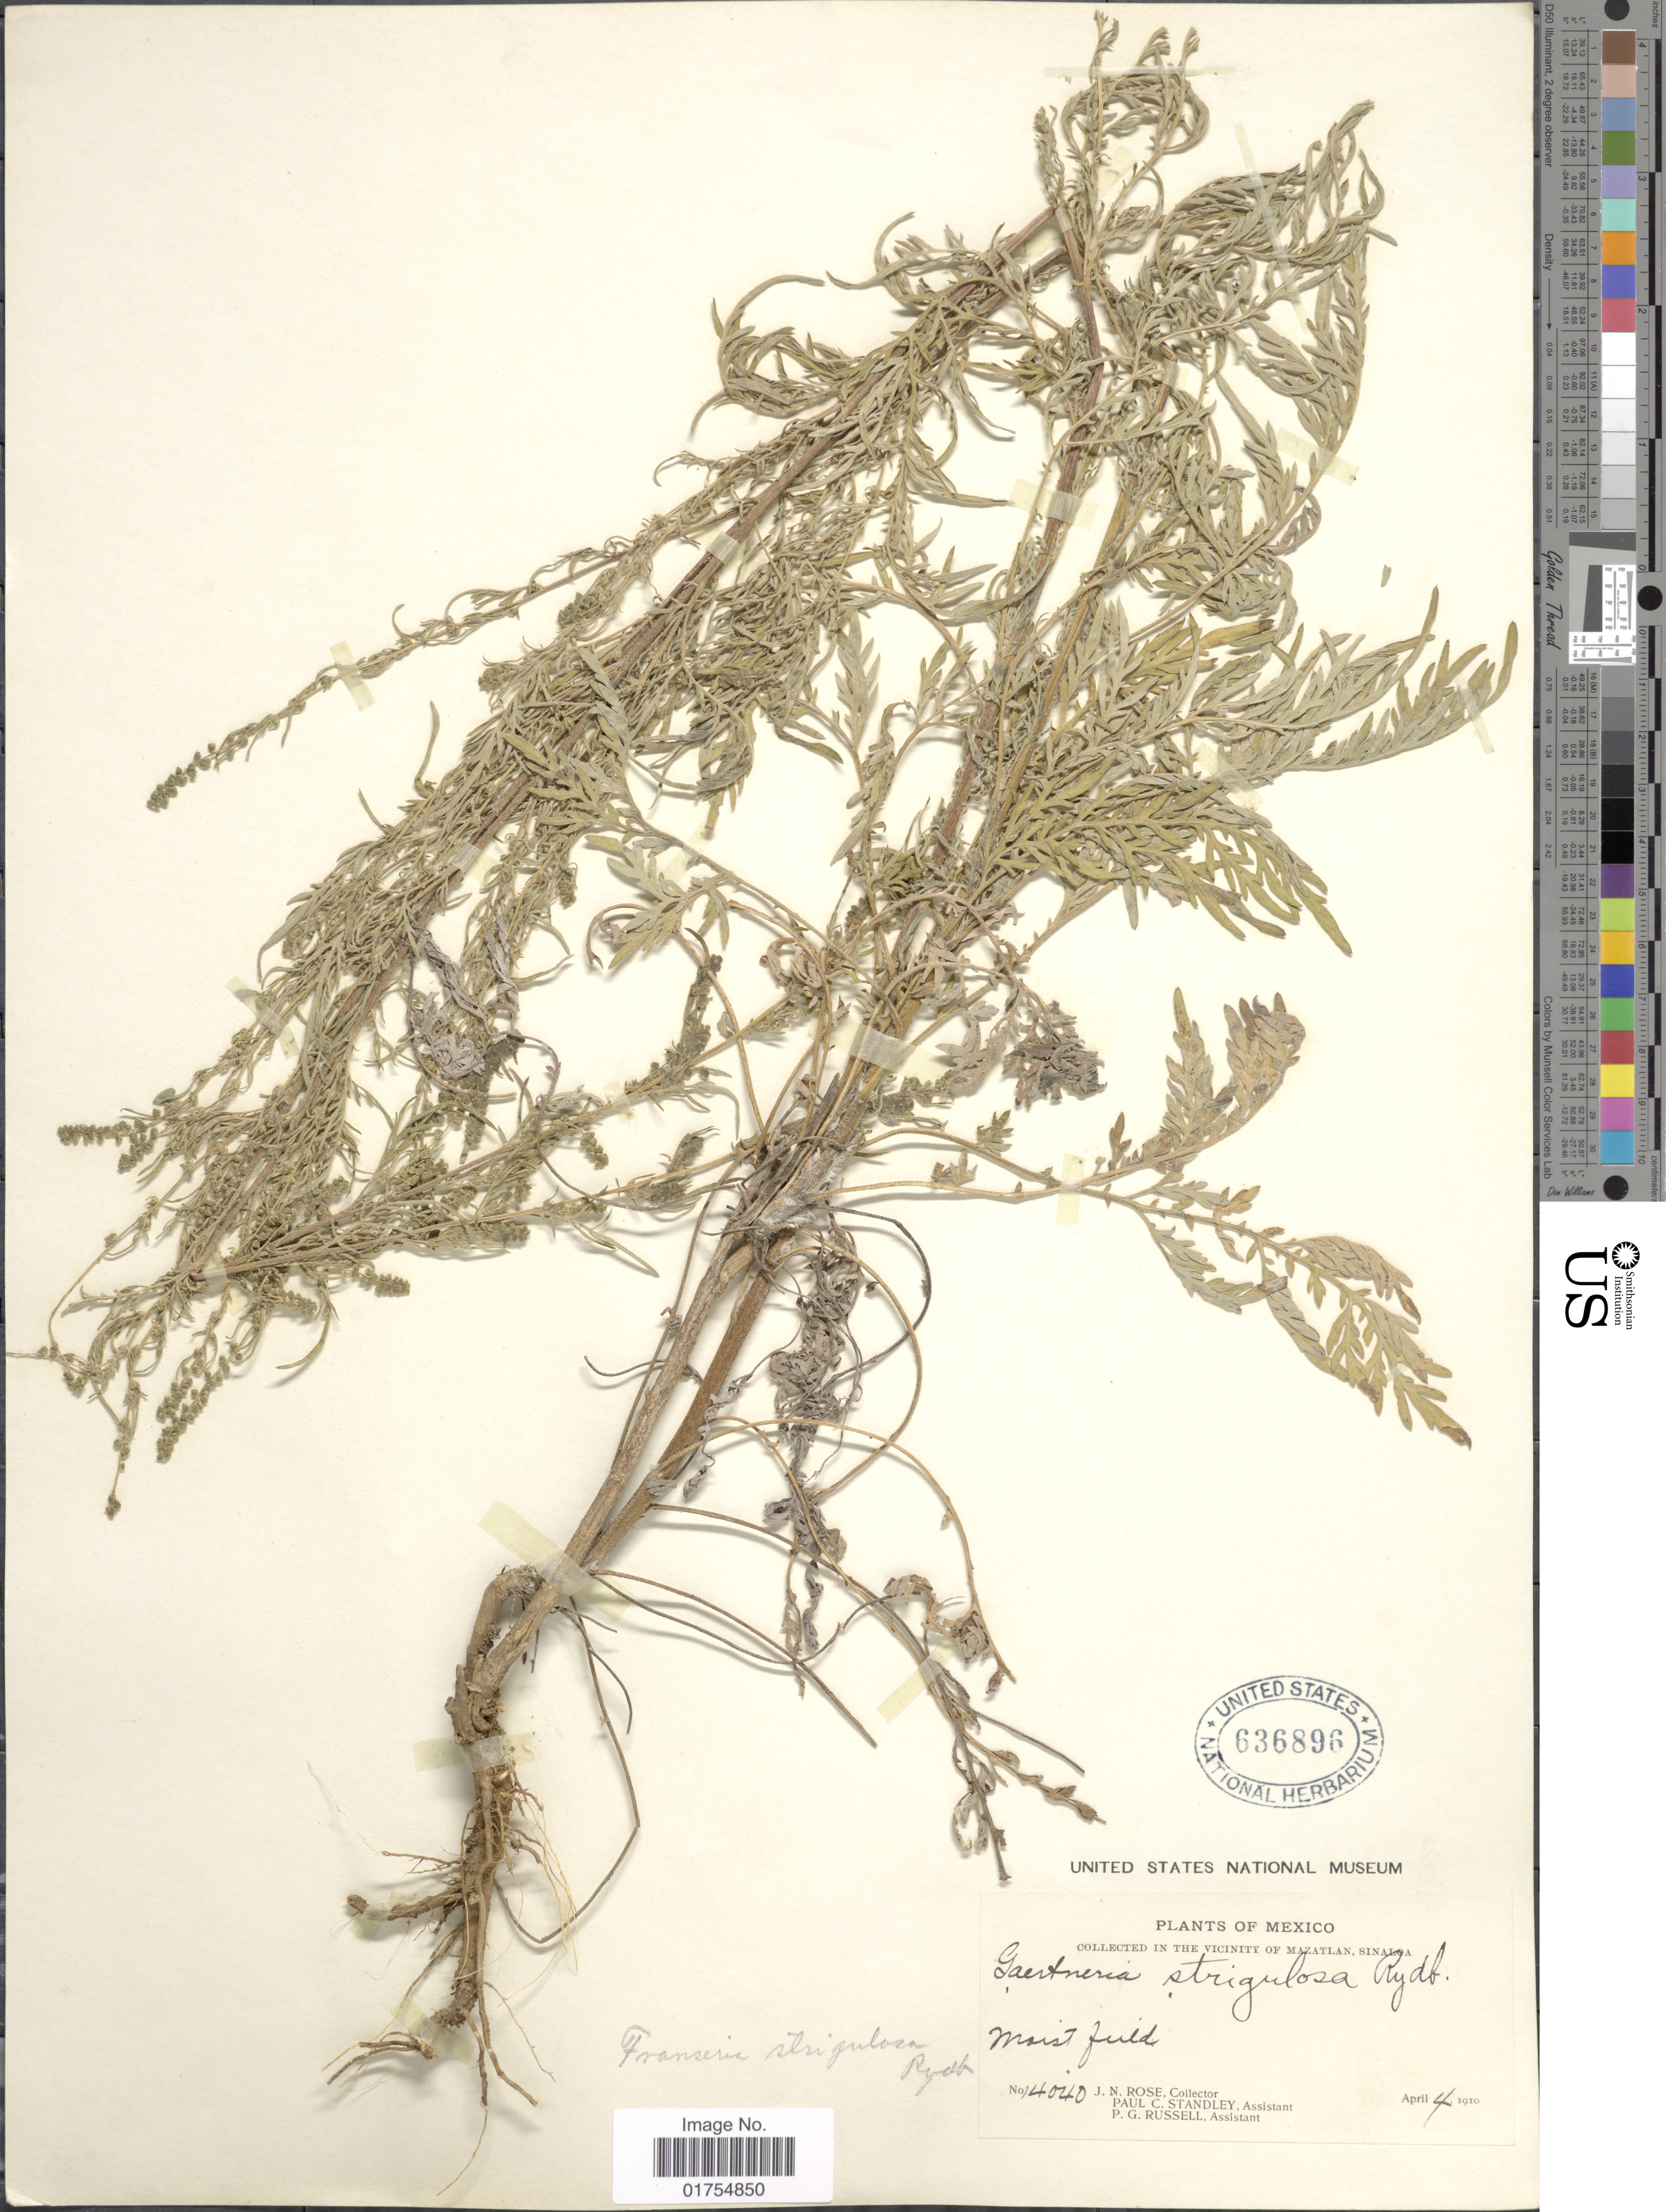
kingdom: Plantae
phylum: Tracheophyta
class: Magnoliopsida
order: Asterales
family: Asteraceae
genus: Franseria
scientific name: Franseria confertiflora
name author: (DC.) Rydb.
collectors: J. N. Rose, P. C. Standley & P. G. Russell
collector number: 14040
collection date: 1910-04-04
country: Mexico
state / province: Sinaloa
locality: Vicinity of Mazatlan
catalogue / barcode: US 636896